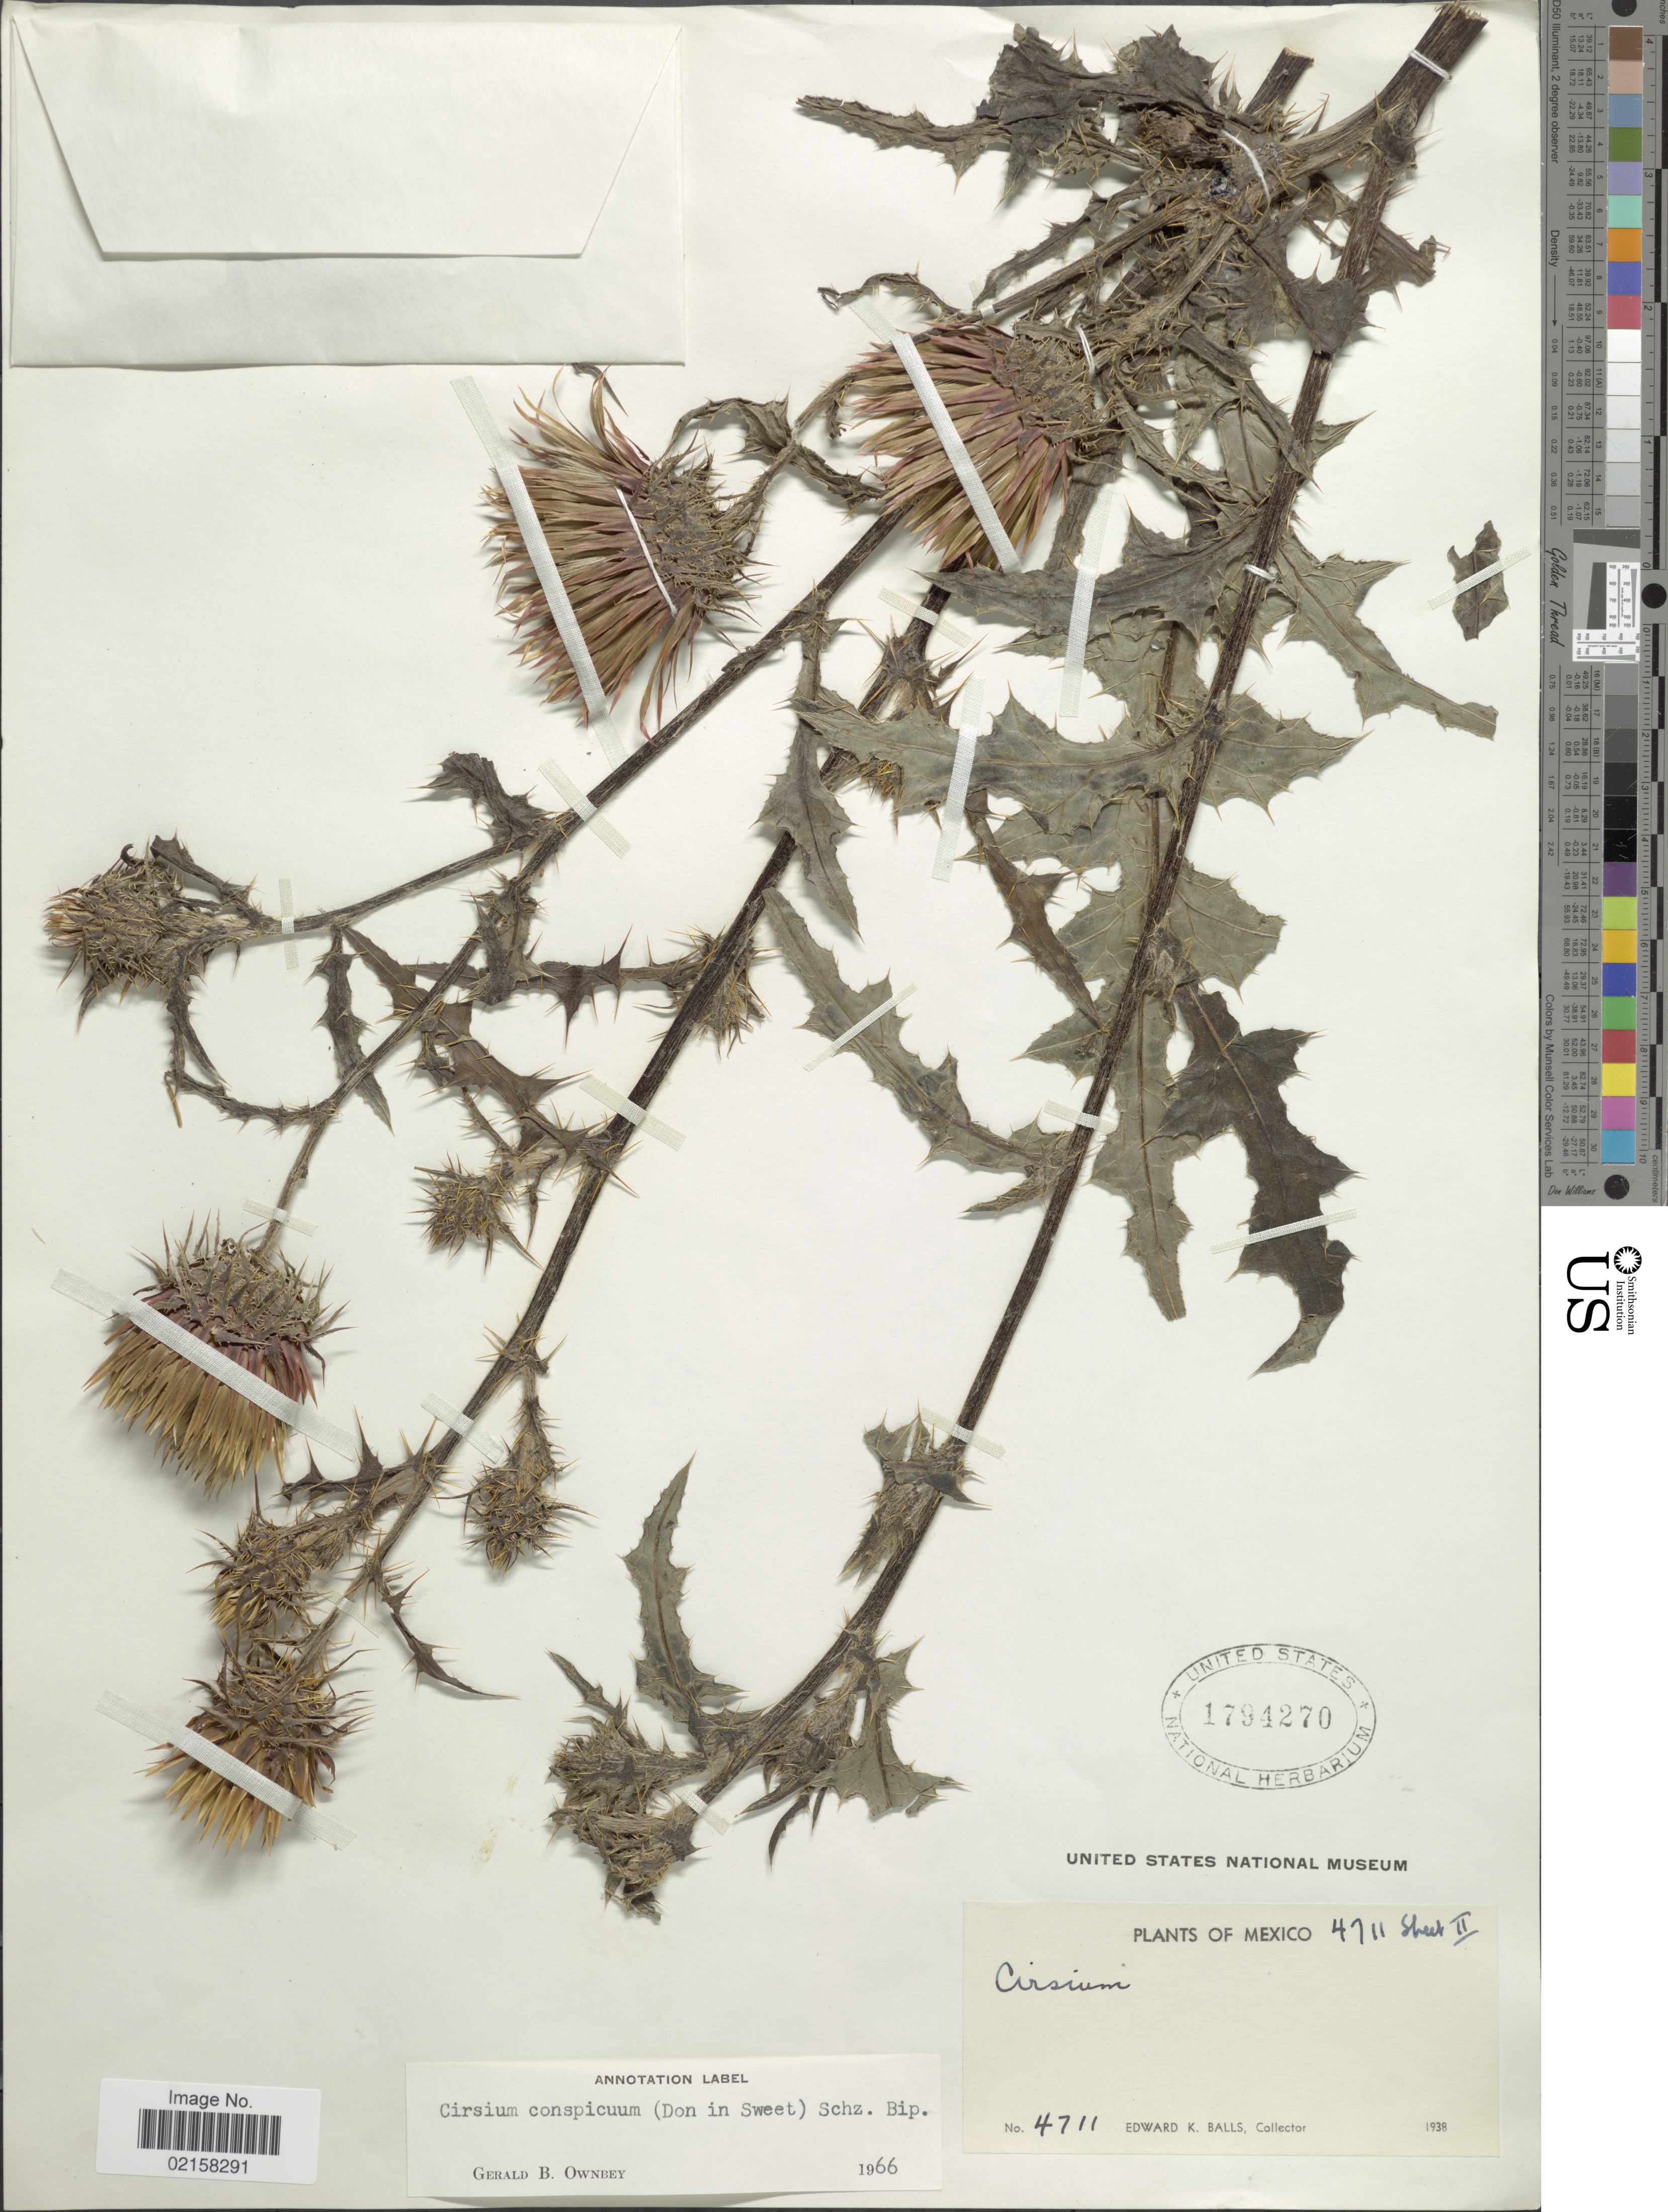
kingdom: Plantae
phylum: Tracheophyta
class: Magnoliopsida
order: Asterales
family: Asteraceae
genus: Cirsium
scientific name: Cirsium conspicuum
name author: (G. Don) Sch. Bip.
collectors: E. K. Balls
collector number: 4711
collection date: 1938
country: Mexico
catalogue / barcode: US 1794270